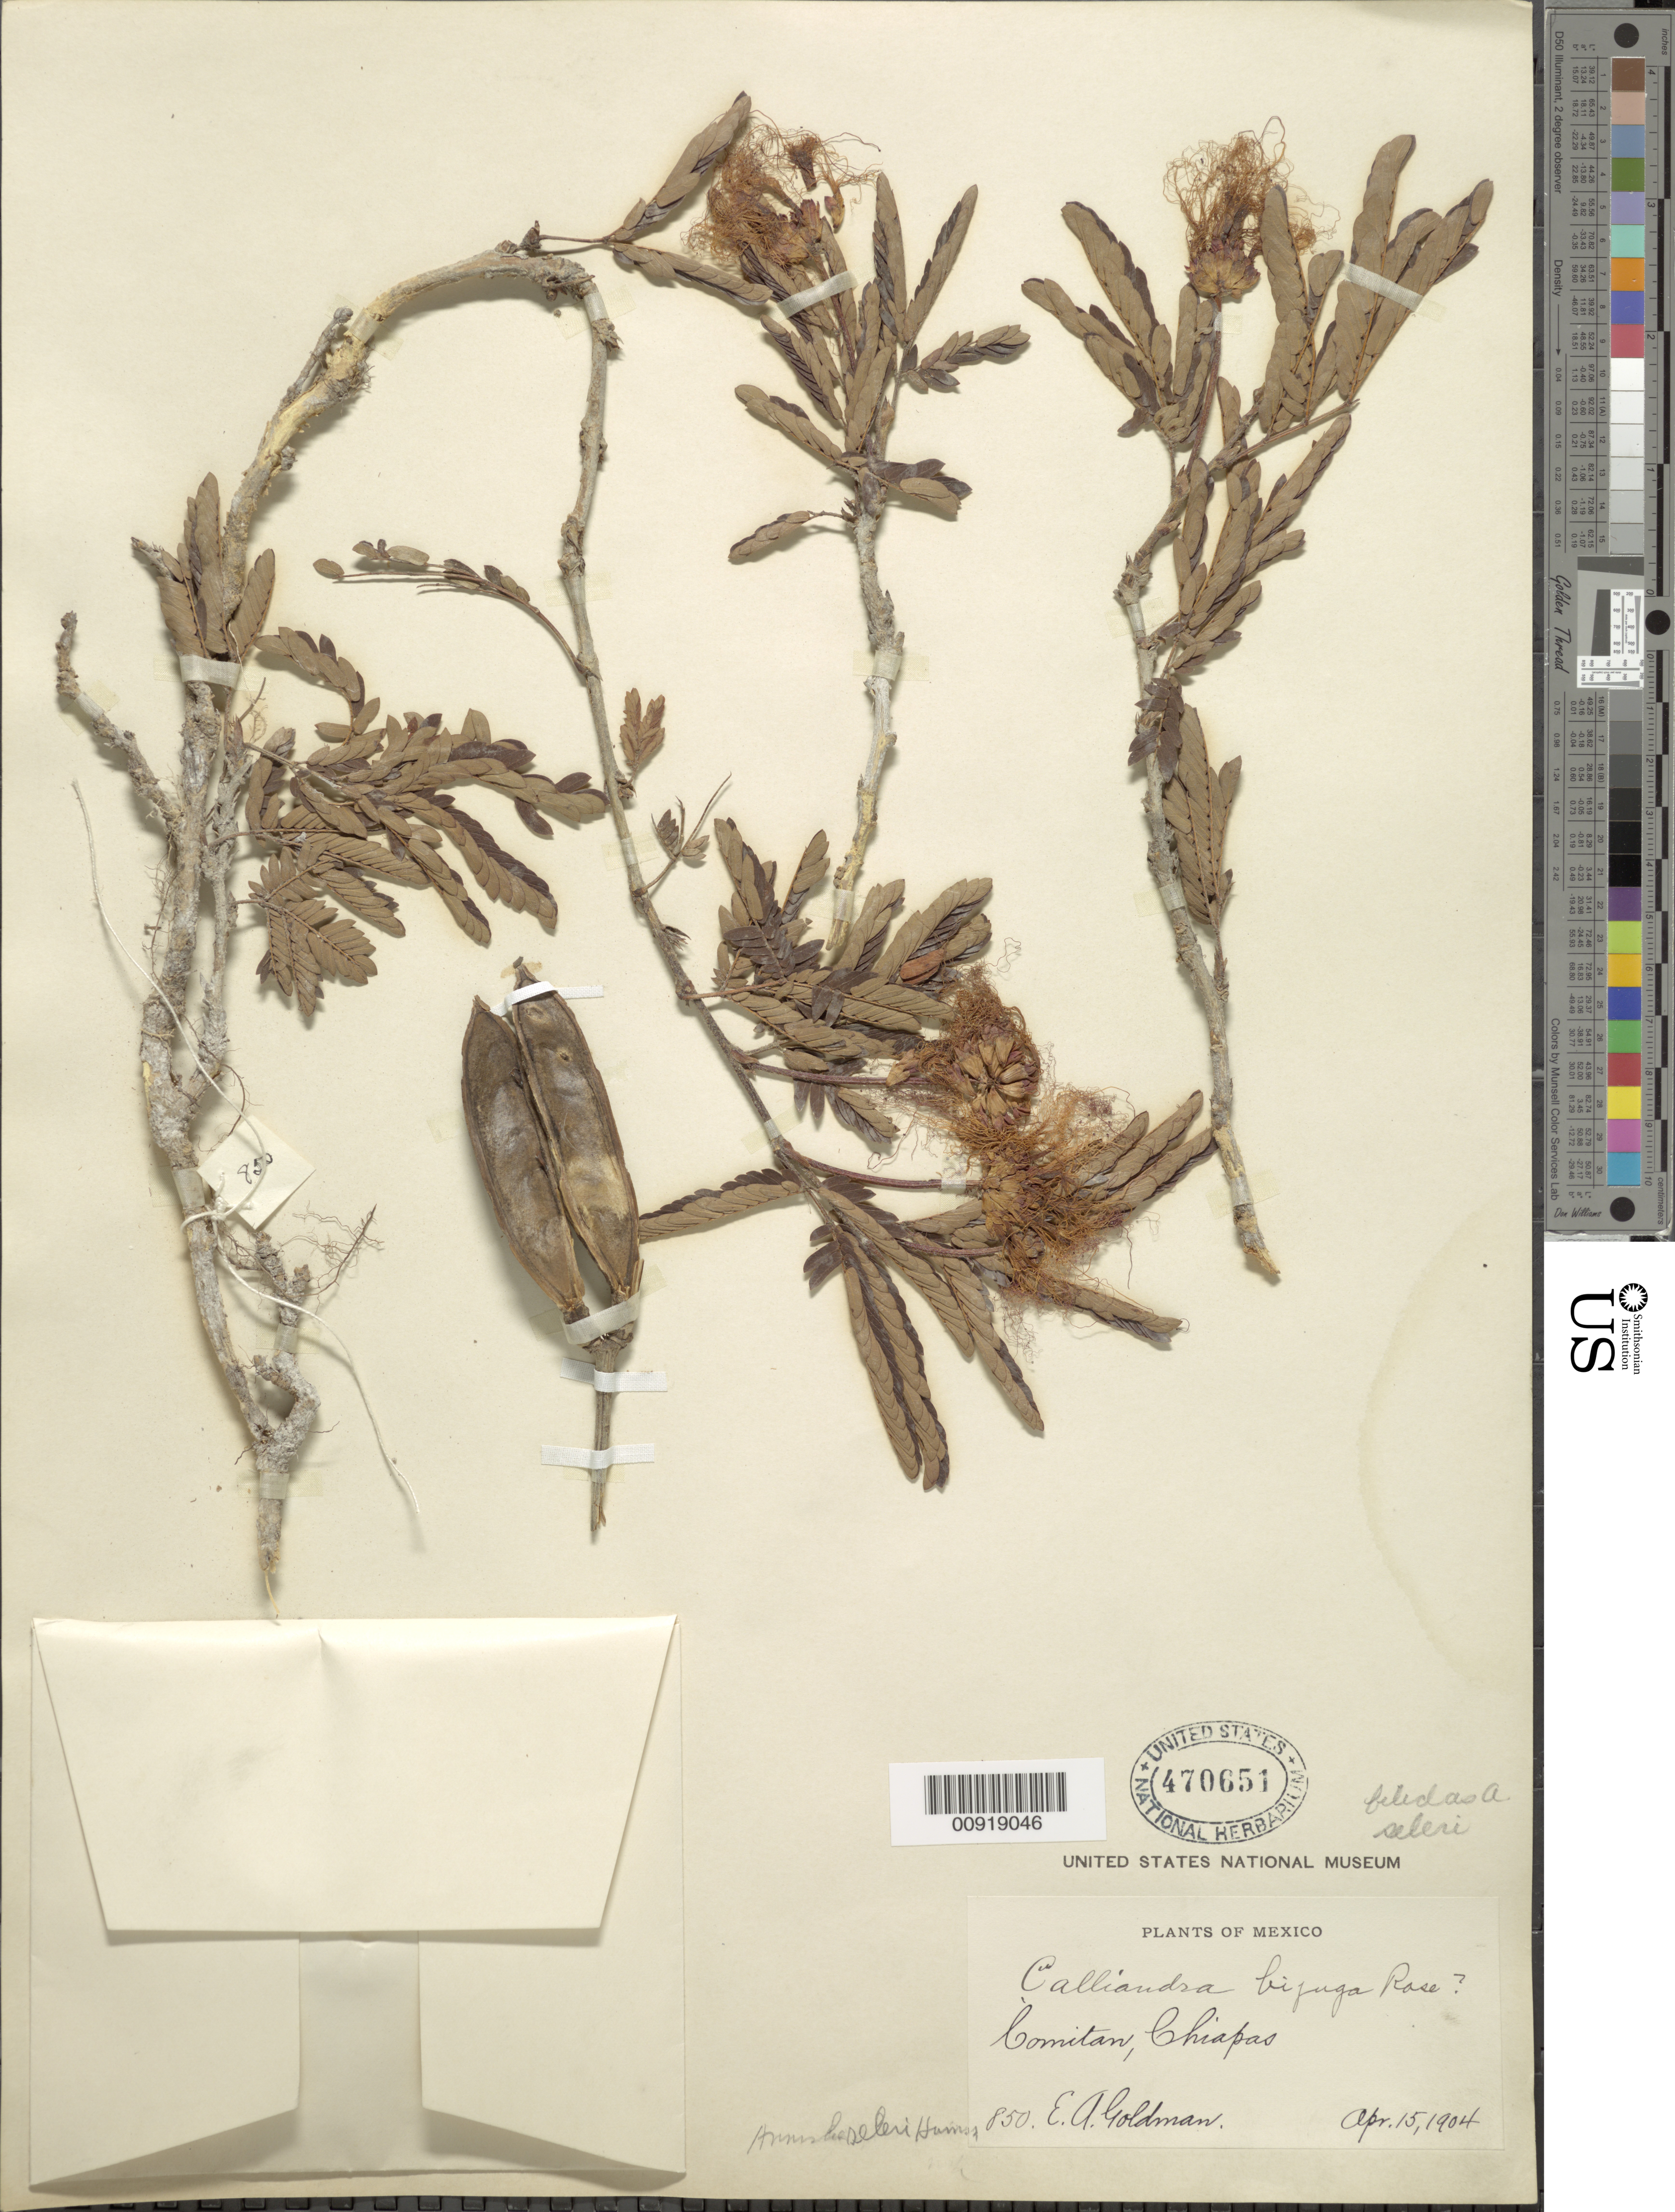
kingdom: Plantae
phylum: Tracheophyta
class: Magnoliopsida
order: Fabales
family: Fabaceae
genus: Calliandra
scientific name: Calliandra seleri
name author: Harms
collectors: E. A. Goldman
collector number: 850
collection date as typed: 15 Apr 1904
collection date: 1904-04-15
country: Mexico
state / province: Chiapas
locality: Comitan, Chiapas.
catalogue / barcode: US 470651